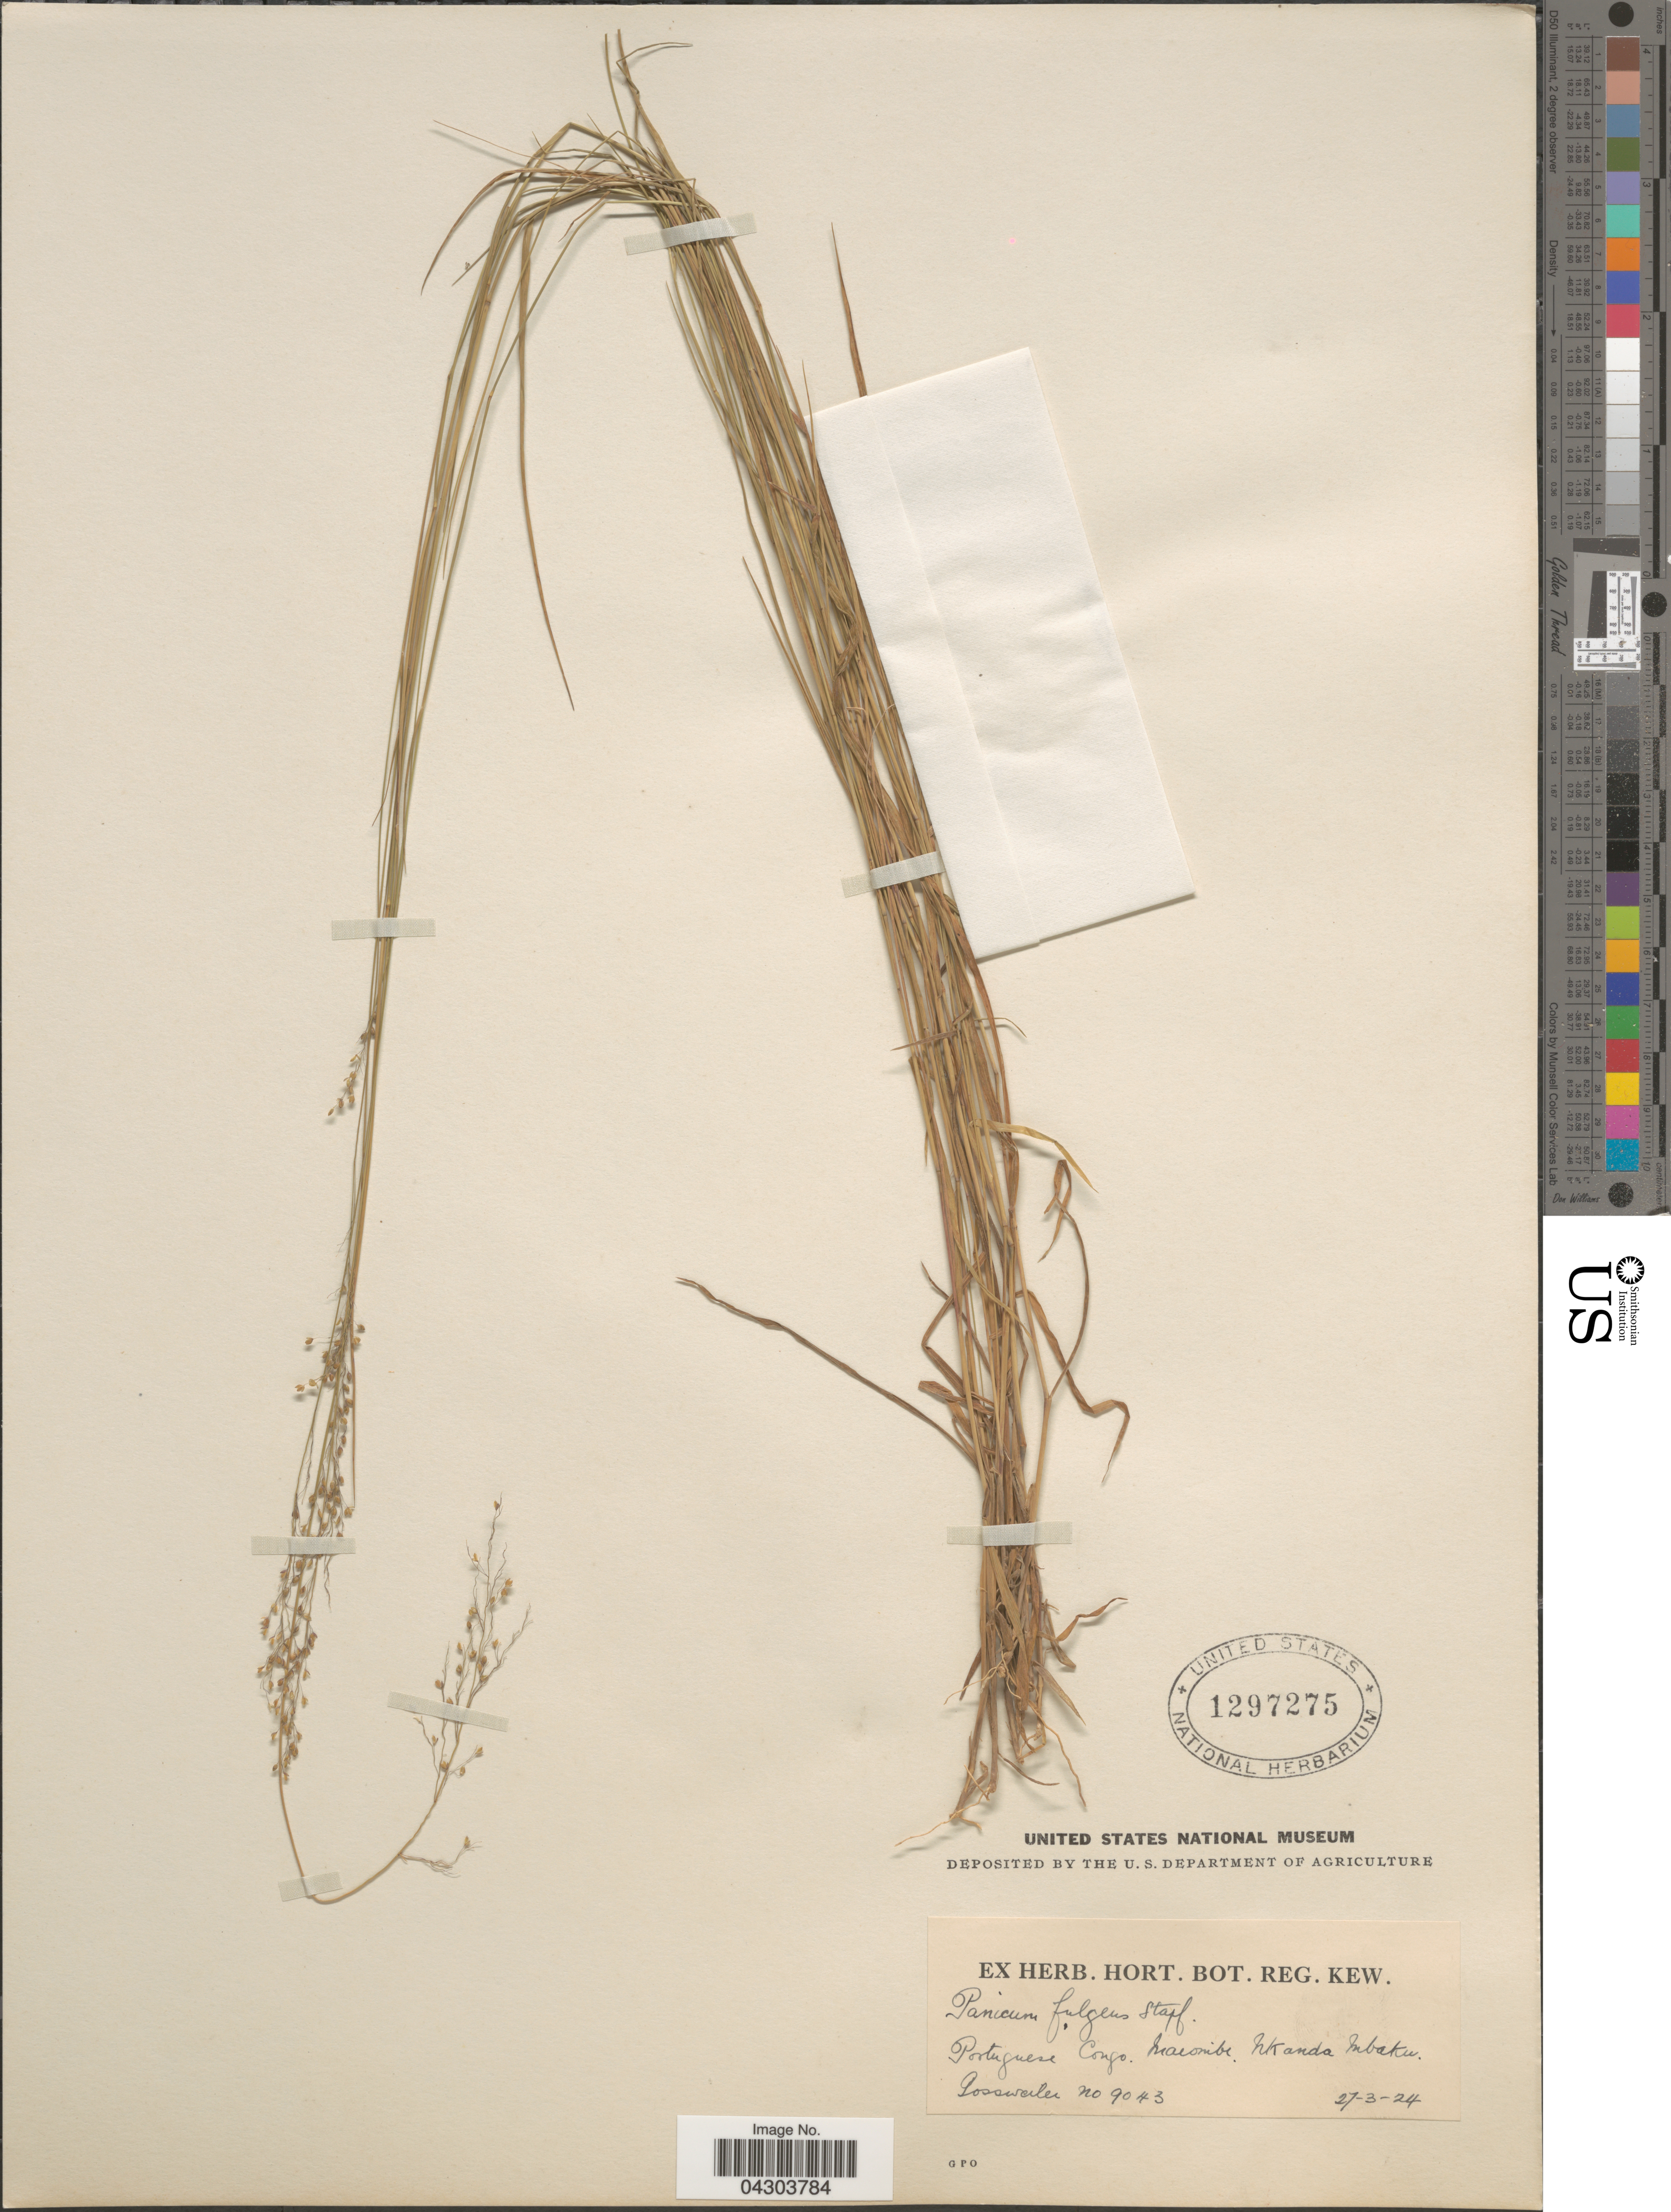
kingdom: Plantae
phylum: Tracheophyta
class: Liliopsida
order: Poales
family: Poaceae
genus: Panicum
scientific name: Panicum nervatum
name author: (Franch.) Stapf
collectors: -. Gossweiler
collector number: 9043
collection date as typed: Transcribed d/m/y: 27/3/24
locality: Portuguese Congo. Maiombe. Nkanda Mbaku.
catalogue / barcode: US 1297275